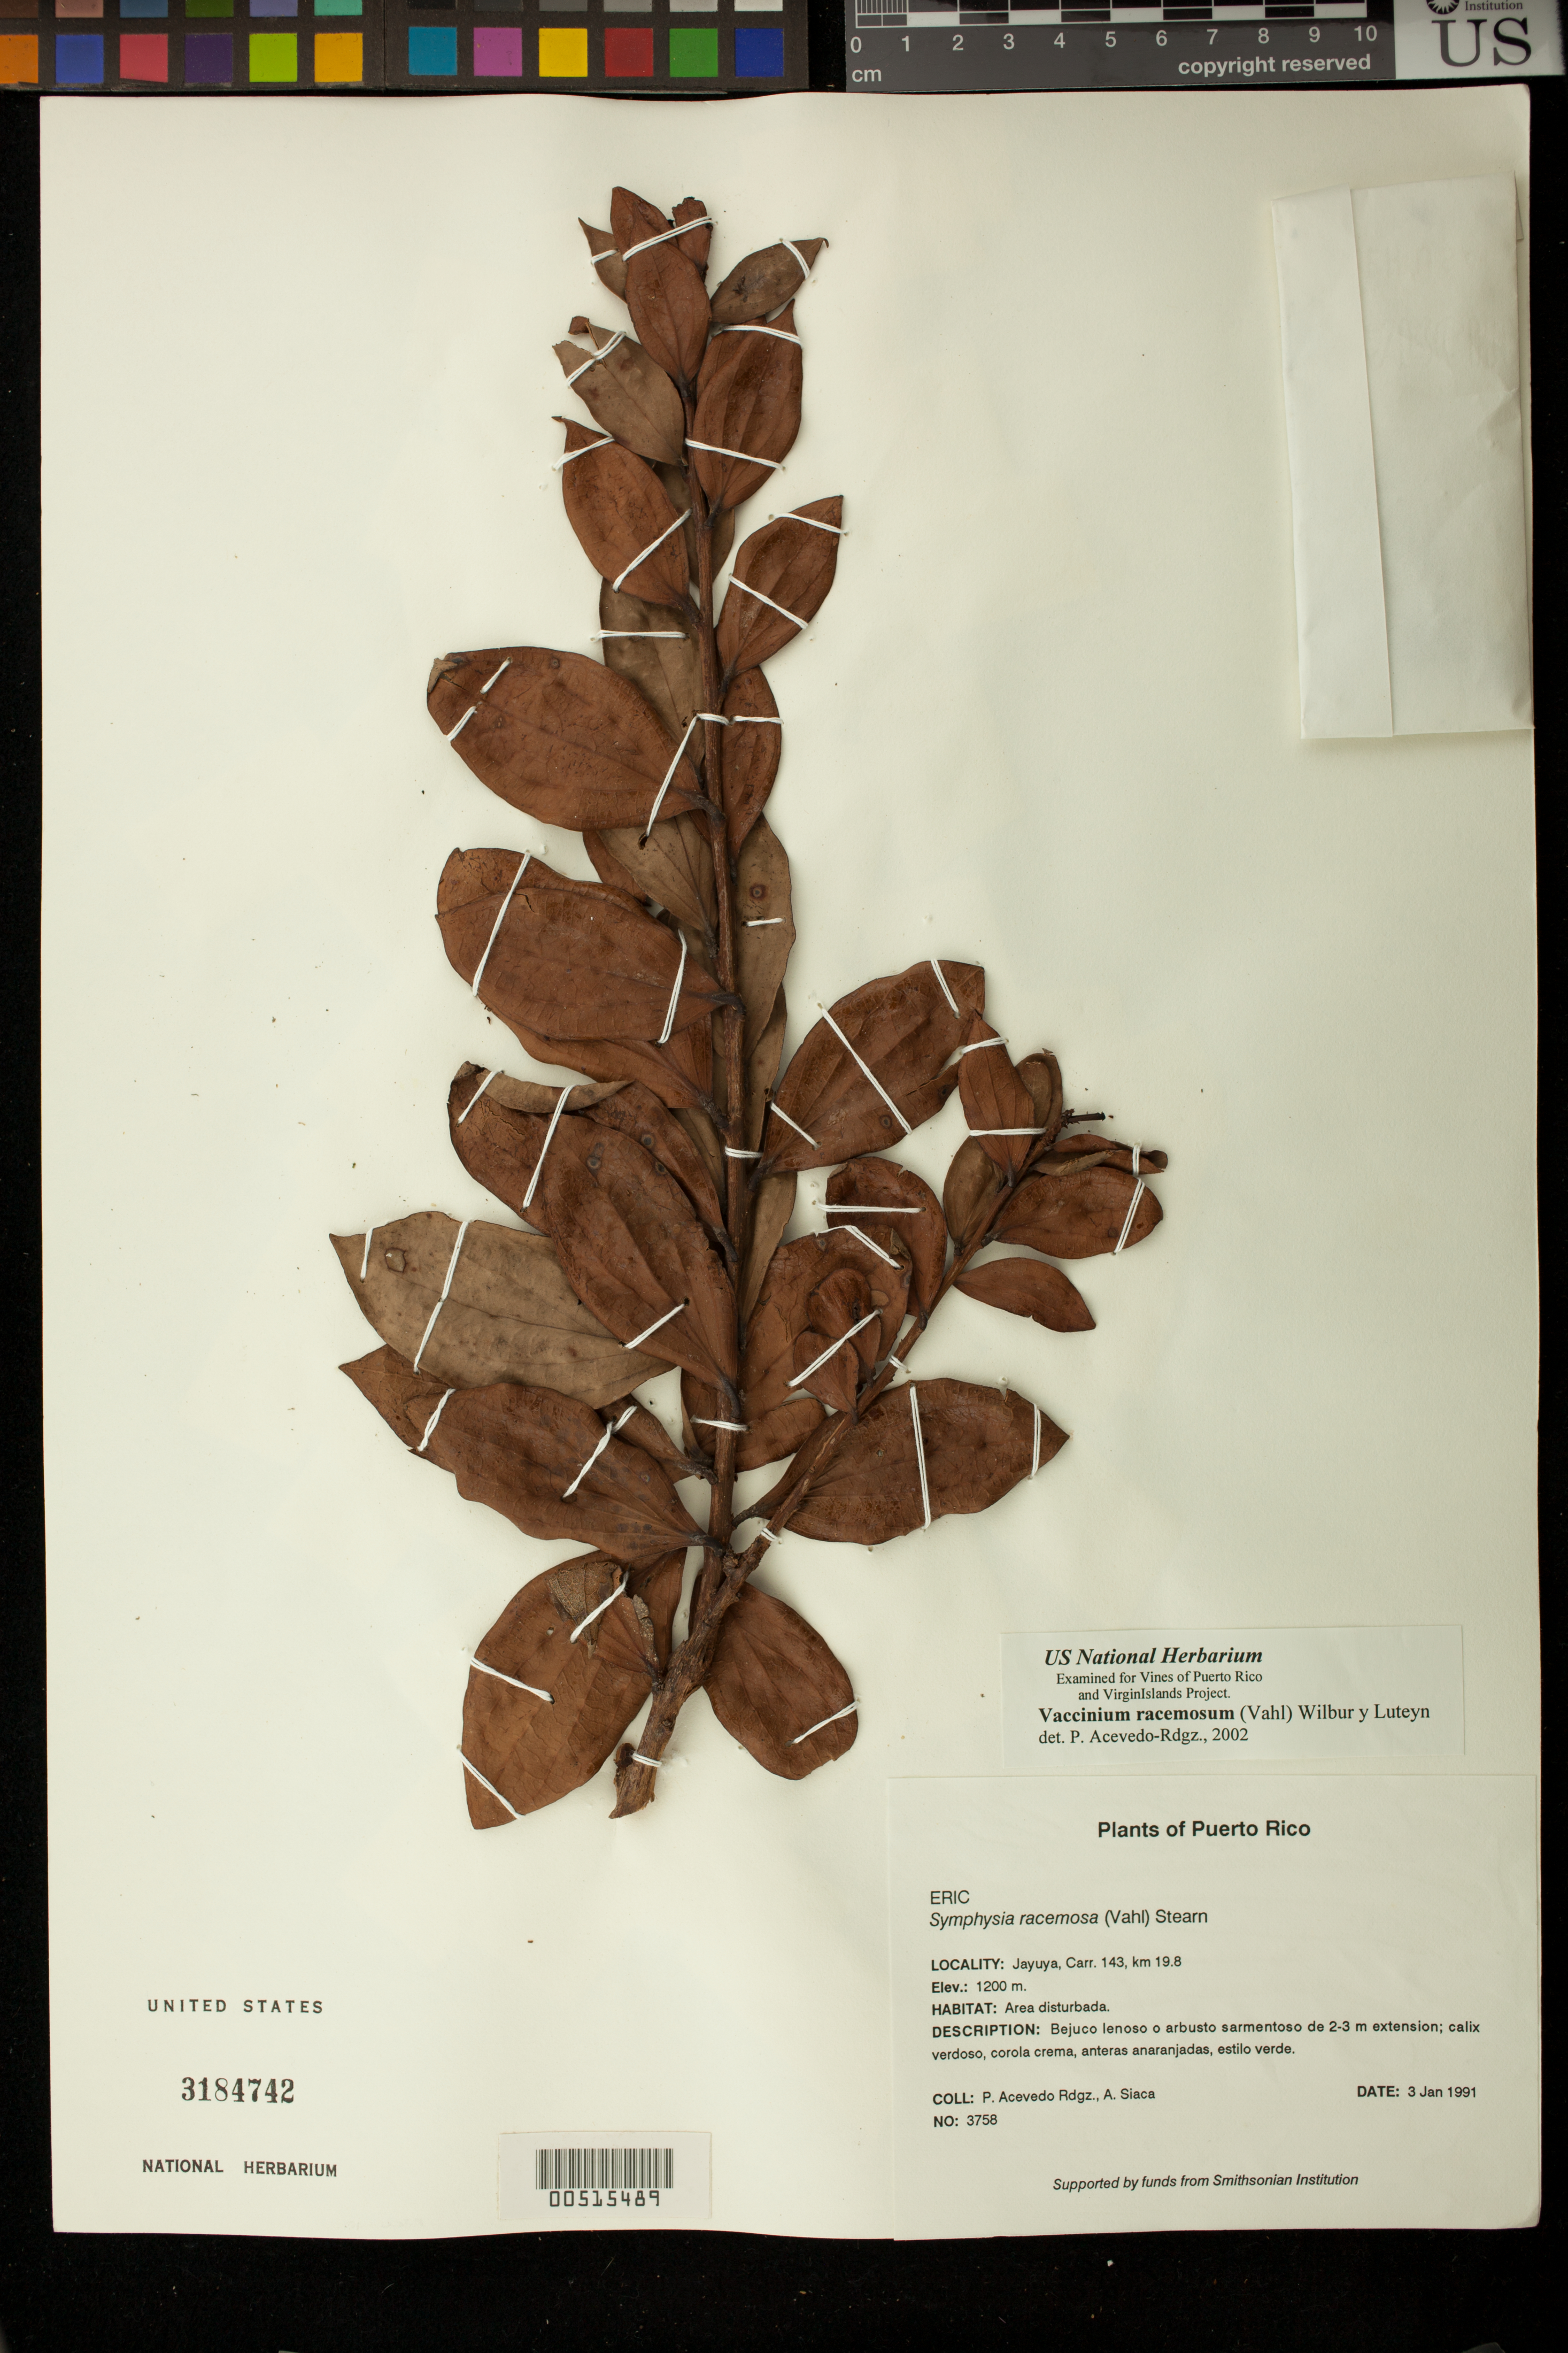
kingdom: Plantae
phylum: Tracheophyta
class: Magnoliopsida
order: Ericales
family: Ericaceae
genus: Symphysia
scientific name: Symphysia racemosa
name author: (Vahl) Stearn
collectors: P. Acevedo-Rodr. & A. Siaca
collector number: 3758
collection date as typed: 03 Jan 1991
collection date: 1991-01-03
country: Puerto Rico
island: Puerto Rico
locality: Jayuya, Carr. 143, km 19.8. Area disturbada.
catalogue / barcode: US 3184742